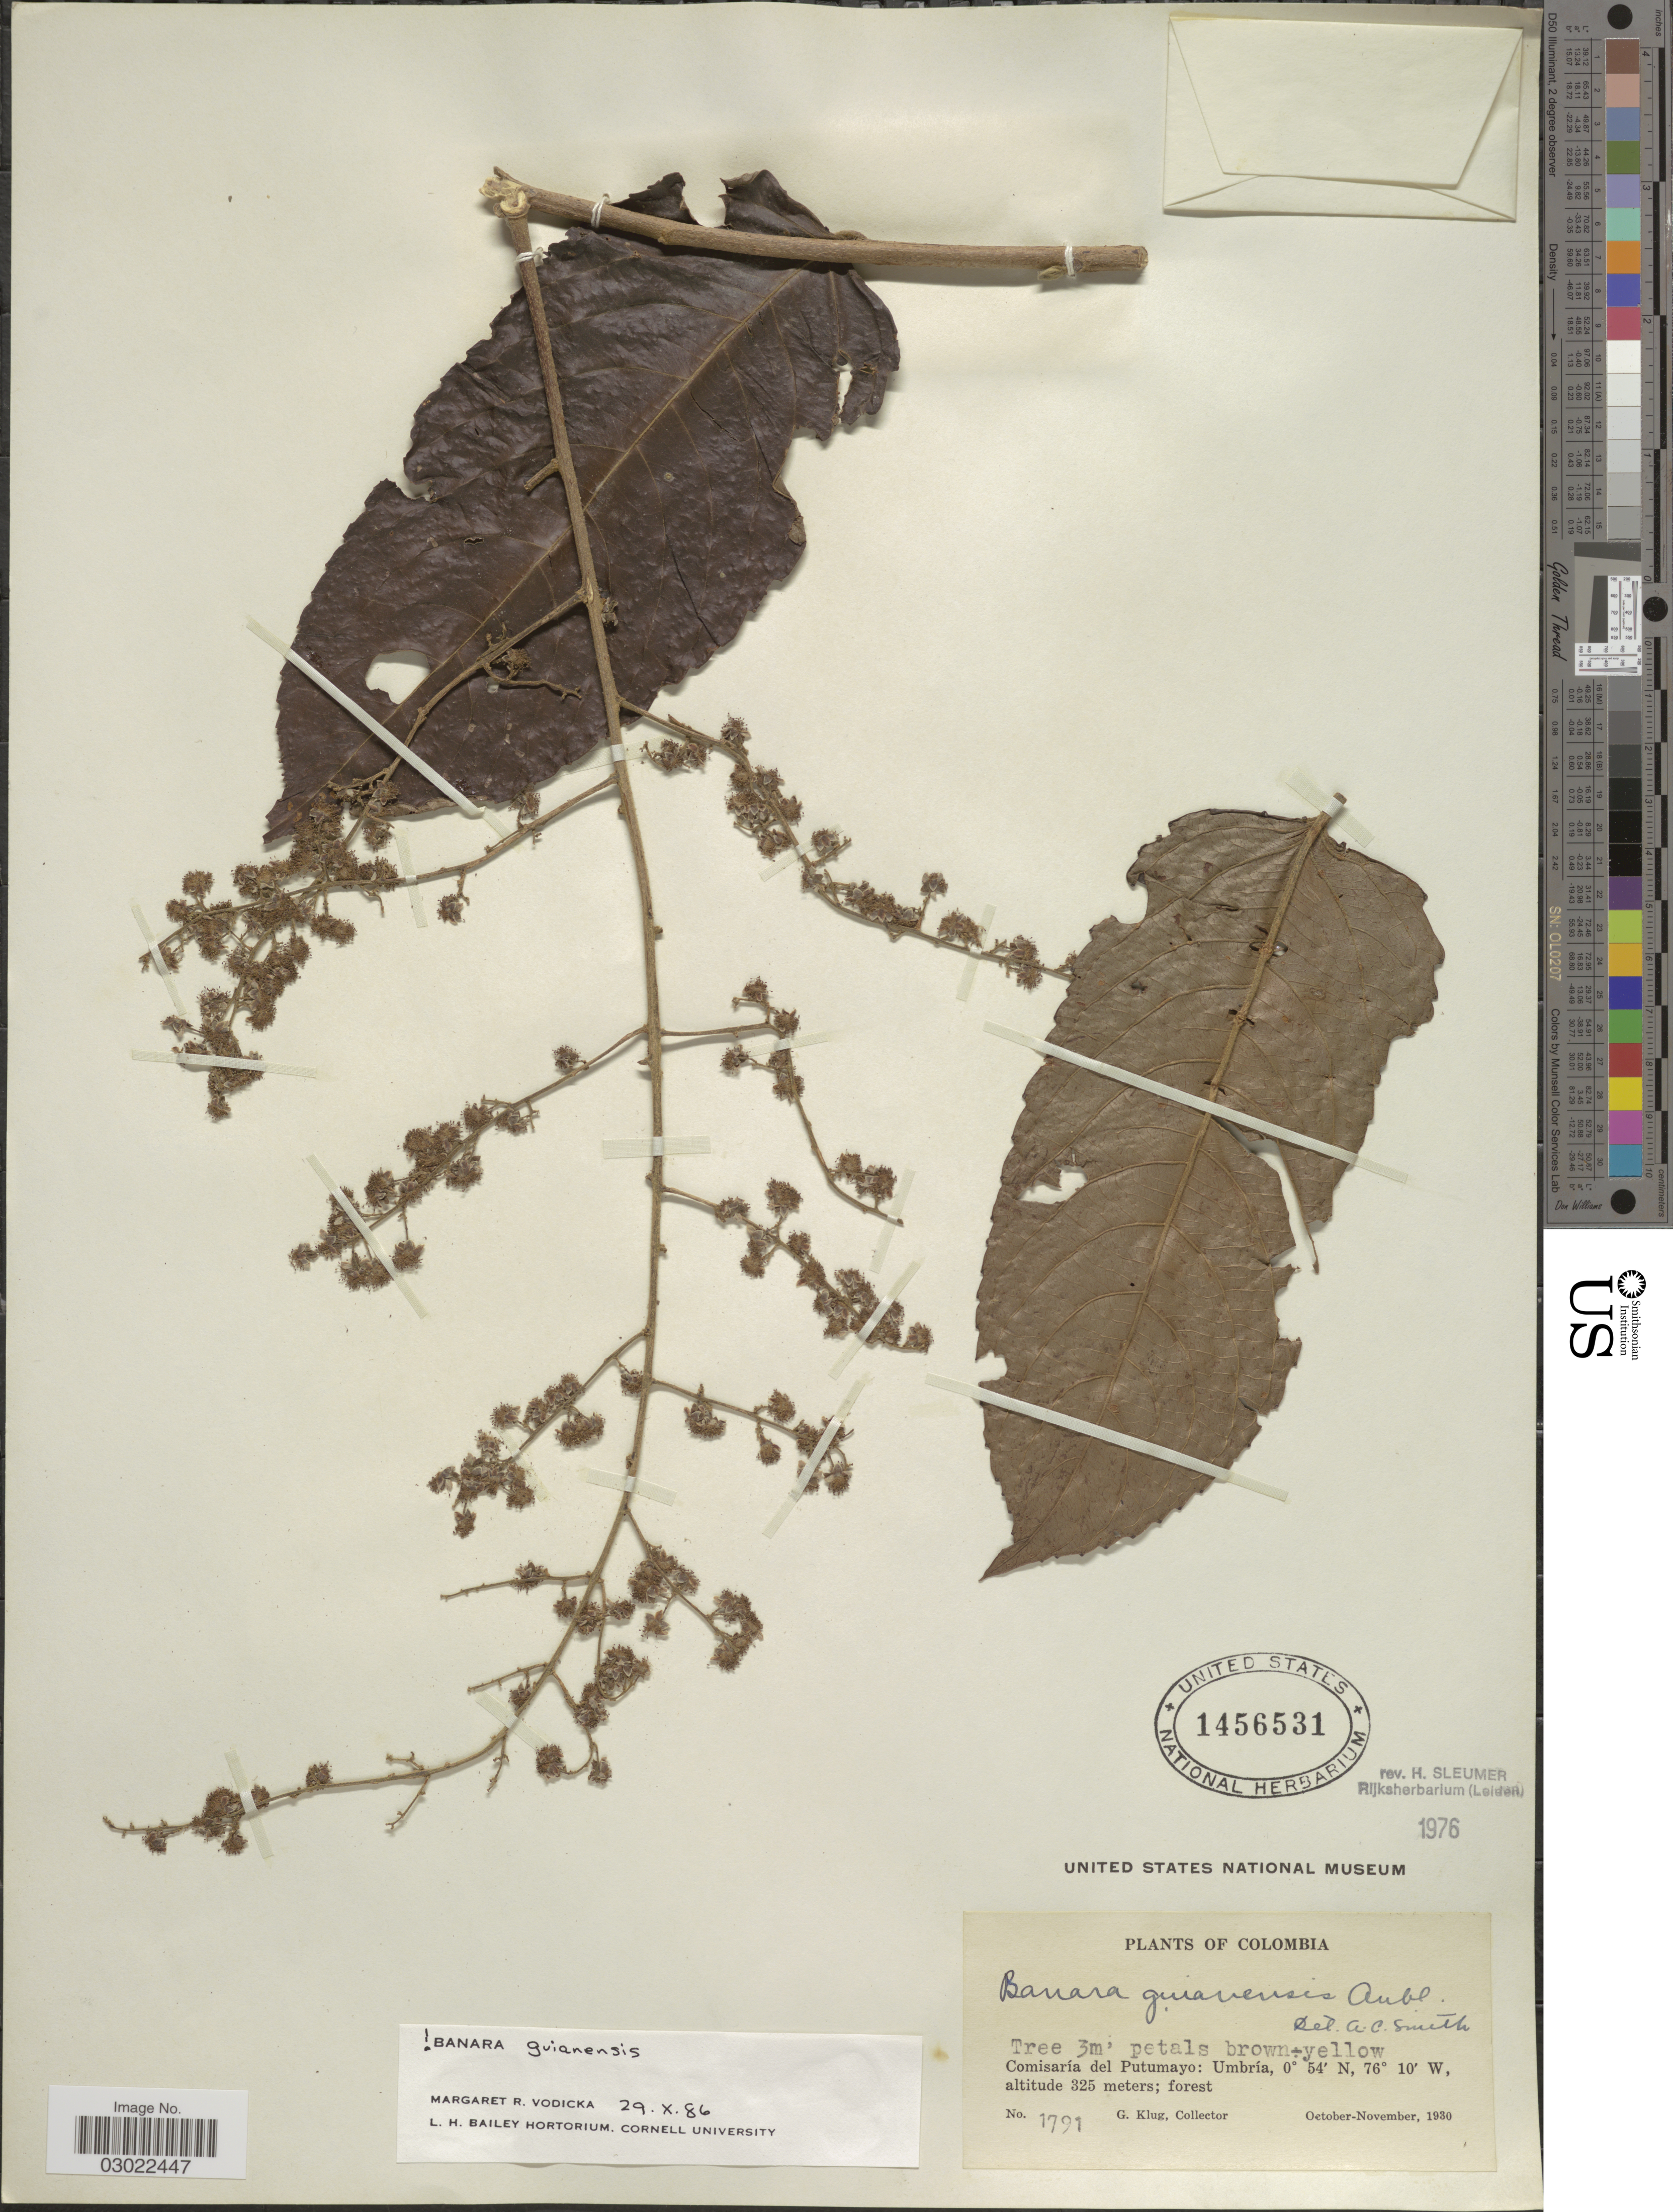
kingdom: Plantae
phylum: Tracheophyta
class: Magnoliopsida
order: Malpighiales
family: Salicaceae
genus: Banara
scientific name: Banara guianensis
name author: Aubl.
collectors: G. Klug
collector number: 1791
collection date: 1930-10/1930-11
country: Colombia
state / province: Putumayo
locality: Comisaría del Putumayo: Umbría.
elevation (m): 325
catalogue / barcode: US 1456531